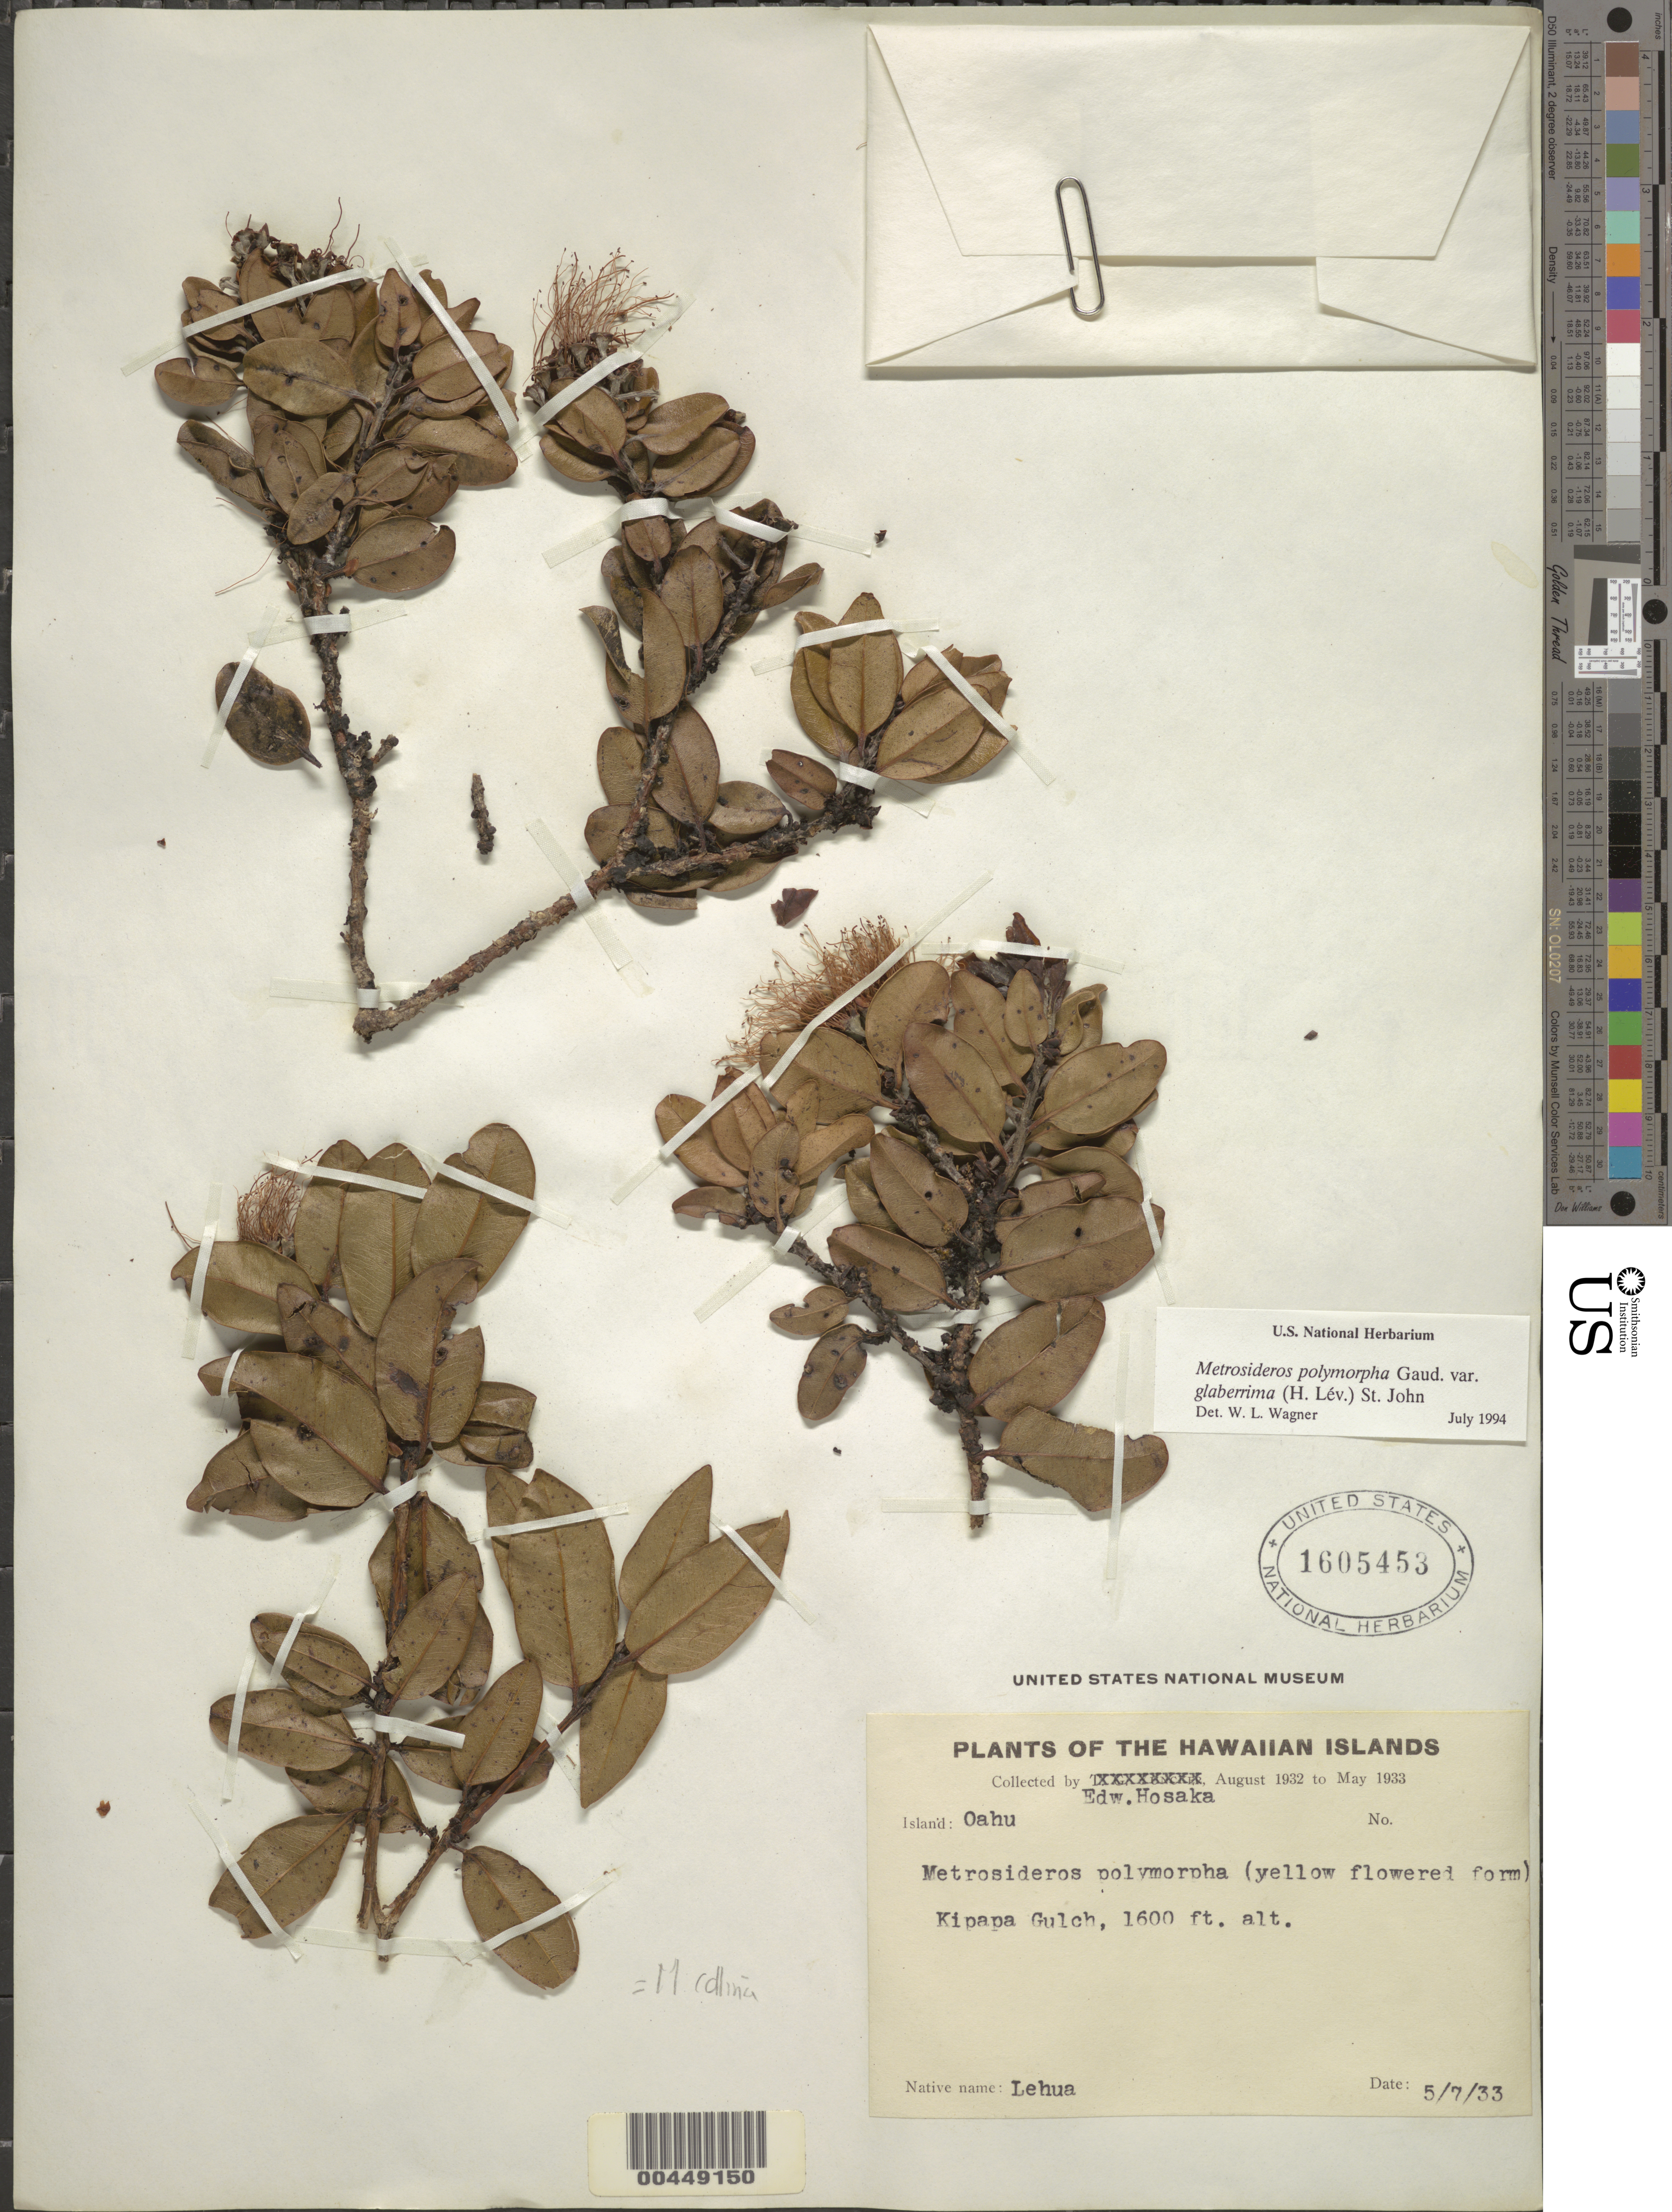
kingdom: Plantae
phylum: Tracheophyta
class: Magnoliopsida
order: Myrtales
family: Myrtaceae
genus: Metrosideros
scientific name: Metrosideros polymorpha var. glaberrima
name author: (H. Lév.) H. St. John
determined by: Wagner, W. L., (BOT), Smithsonian Institution - National Museum of Natural History (UNITED STATES)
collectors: E. Y. Hosaka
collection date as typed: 7 May 1933 or 5 Jul 1933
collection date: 1933-05-07 or 1933-07-05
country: United States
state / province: Hawaii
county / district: Honolulu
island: Oahu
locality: Kipapa Gulch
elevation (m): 488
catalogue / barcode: US 1605453